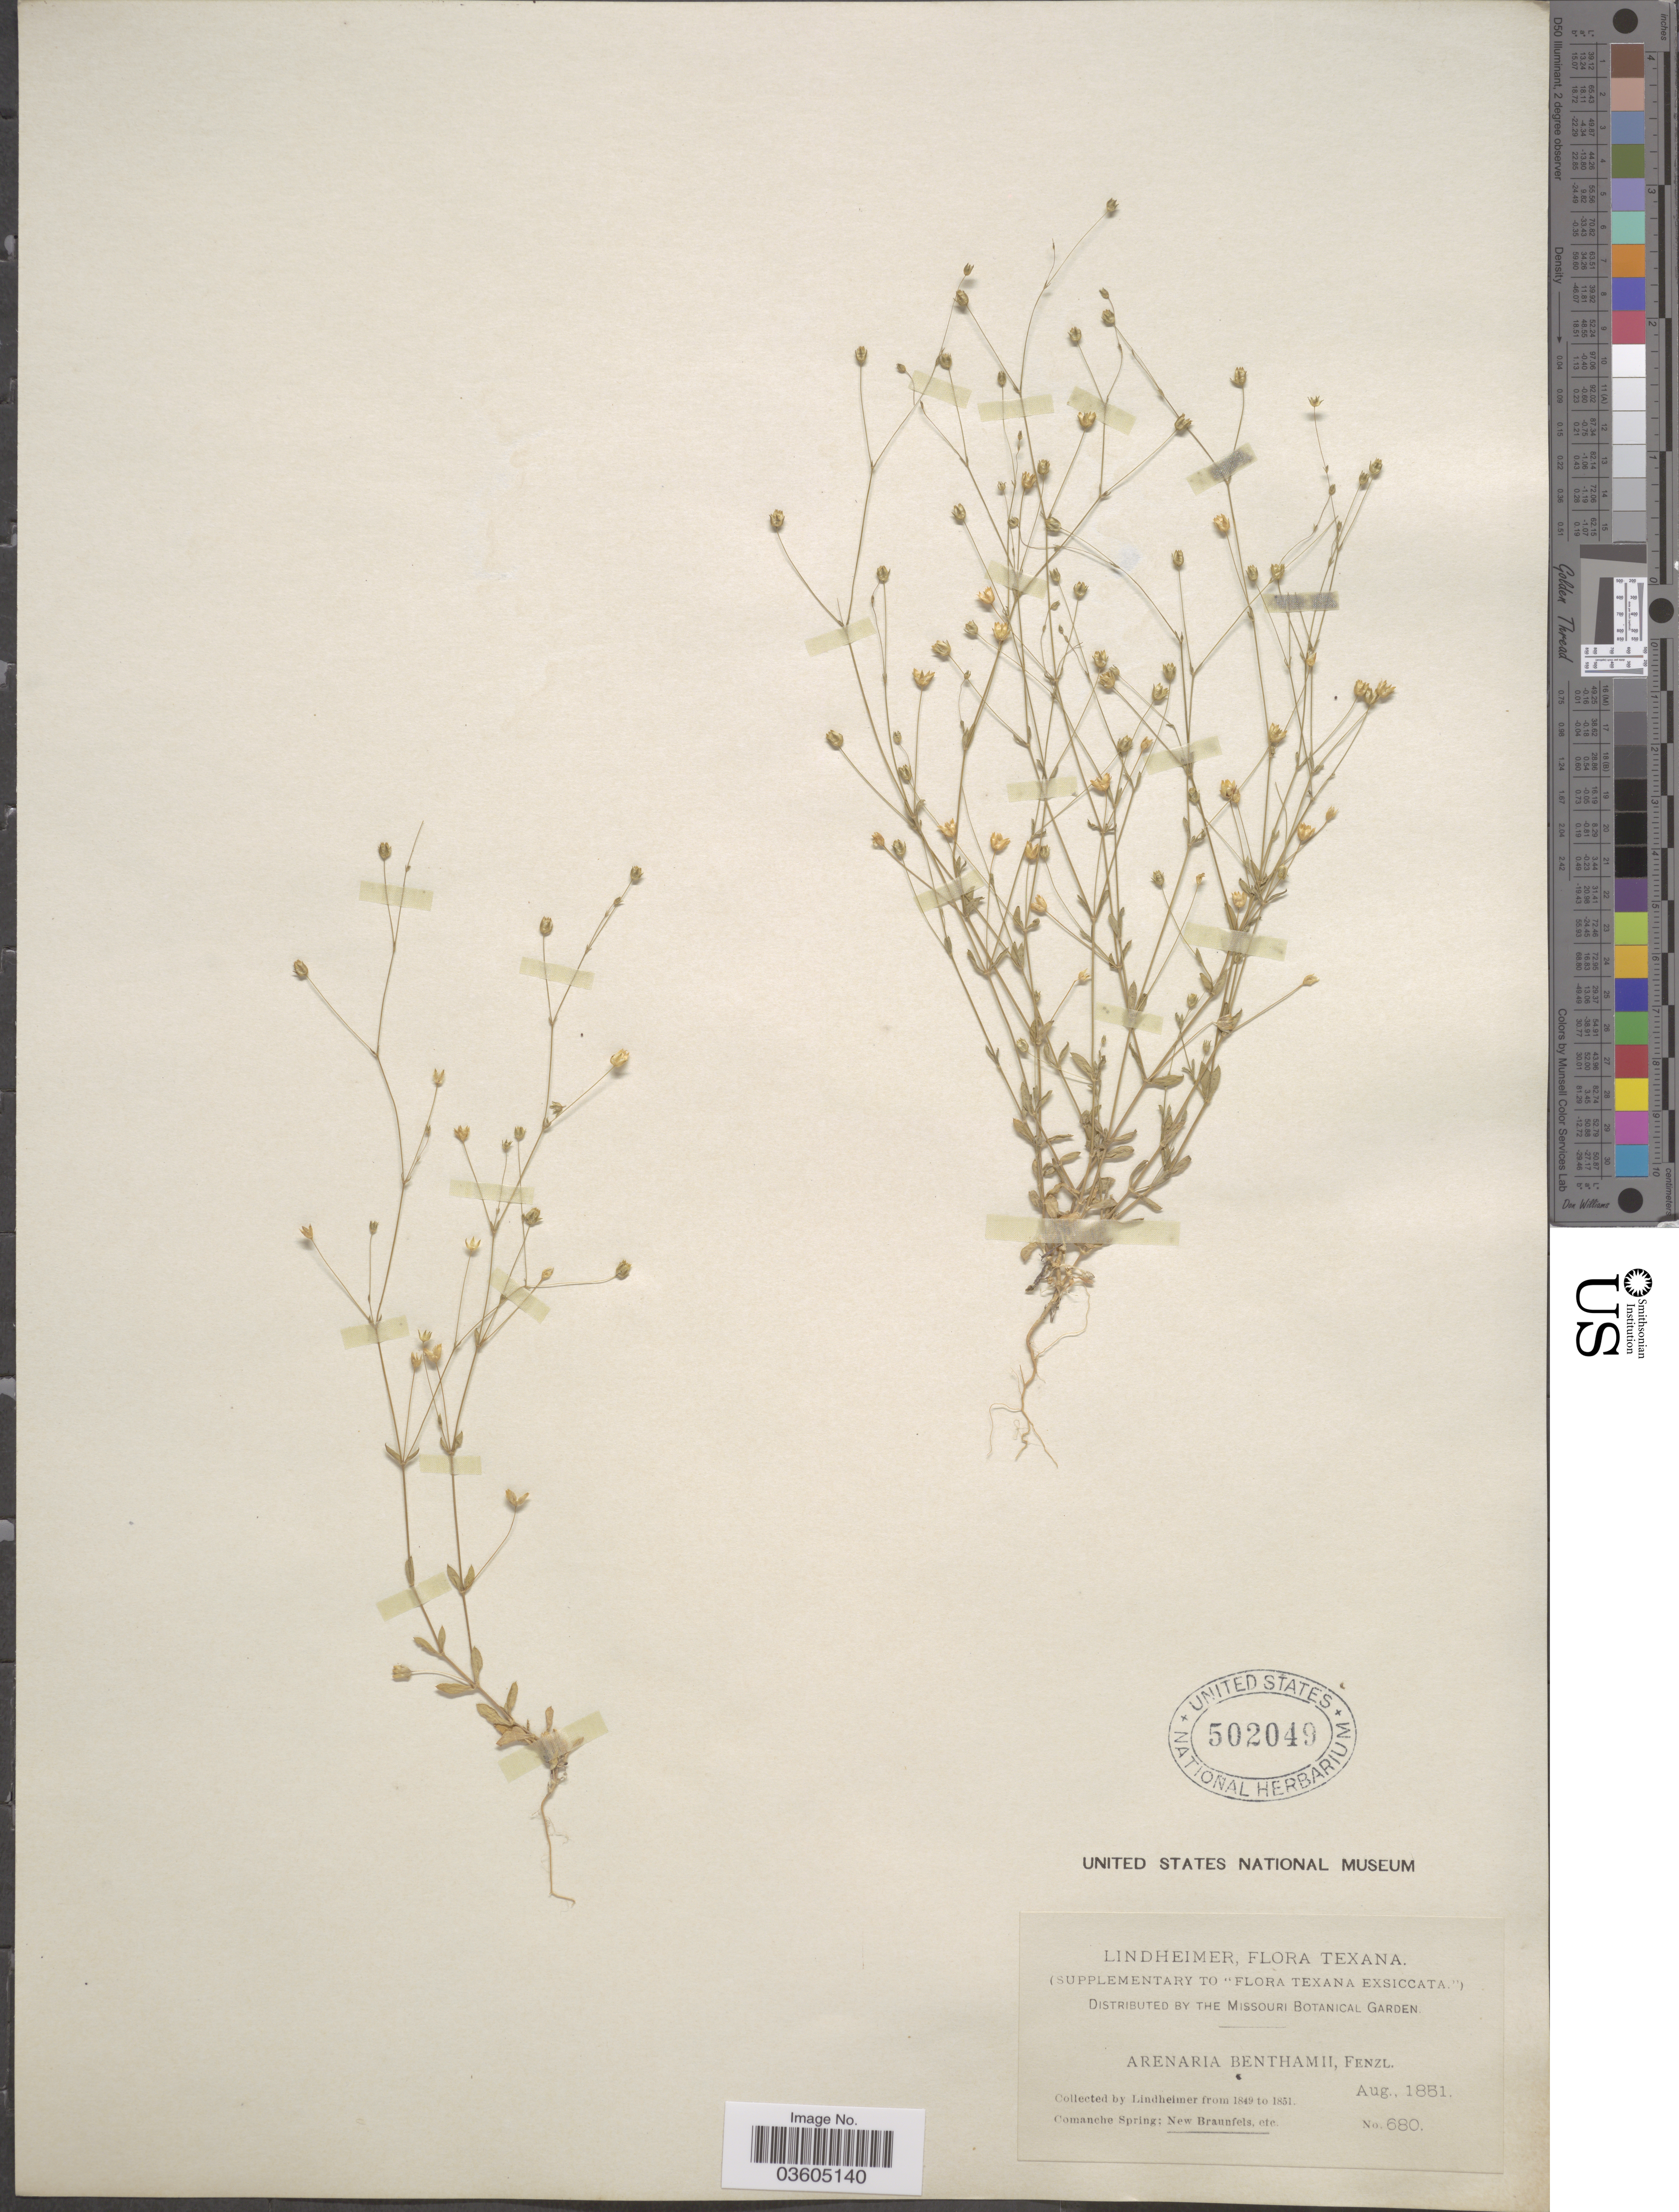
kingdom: Plantae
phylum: Tracheophyta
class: Magnoliopsida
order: Caryophyllales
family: Caryophyllaceae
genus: Arenaria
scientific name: Arenaria benthamii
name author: Fenzl ex Torr. & A. Gray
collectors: -. Lindheimer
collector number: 680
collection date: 1851-08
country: United States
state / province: Texas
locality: Comache Spring: New Braunfels, etc.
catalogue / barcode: US 502049